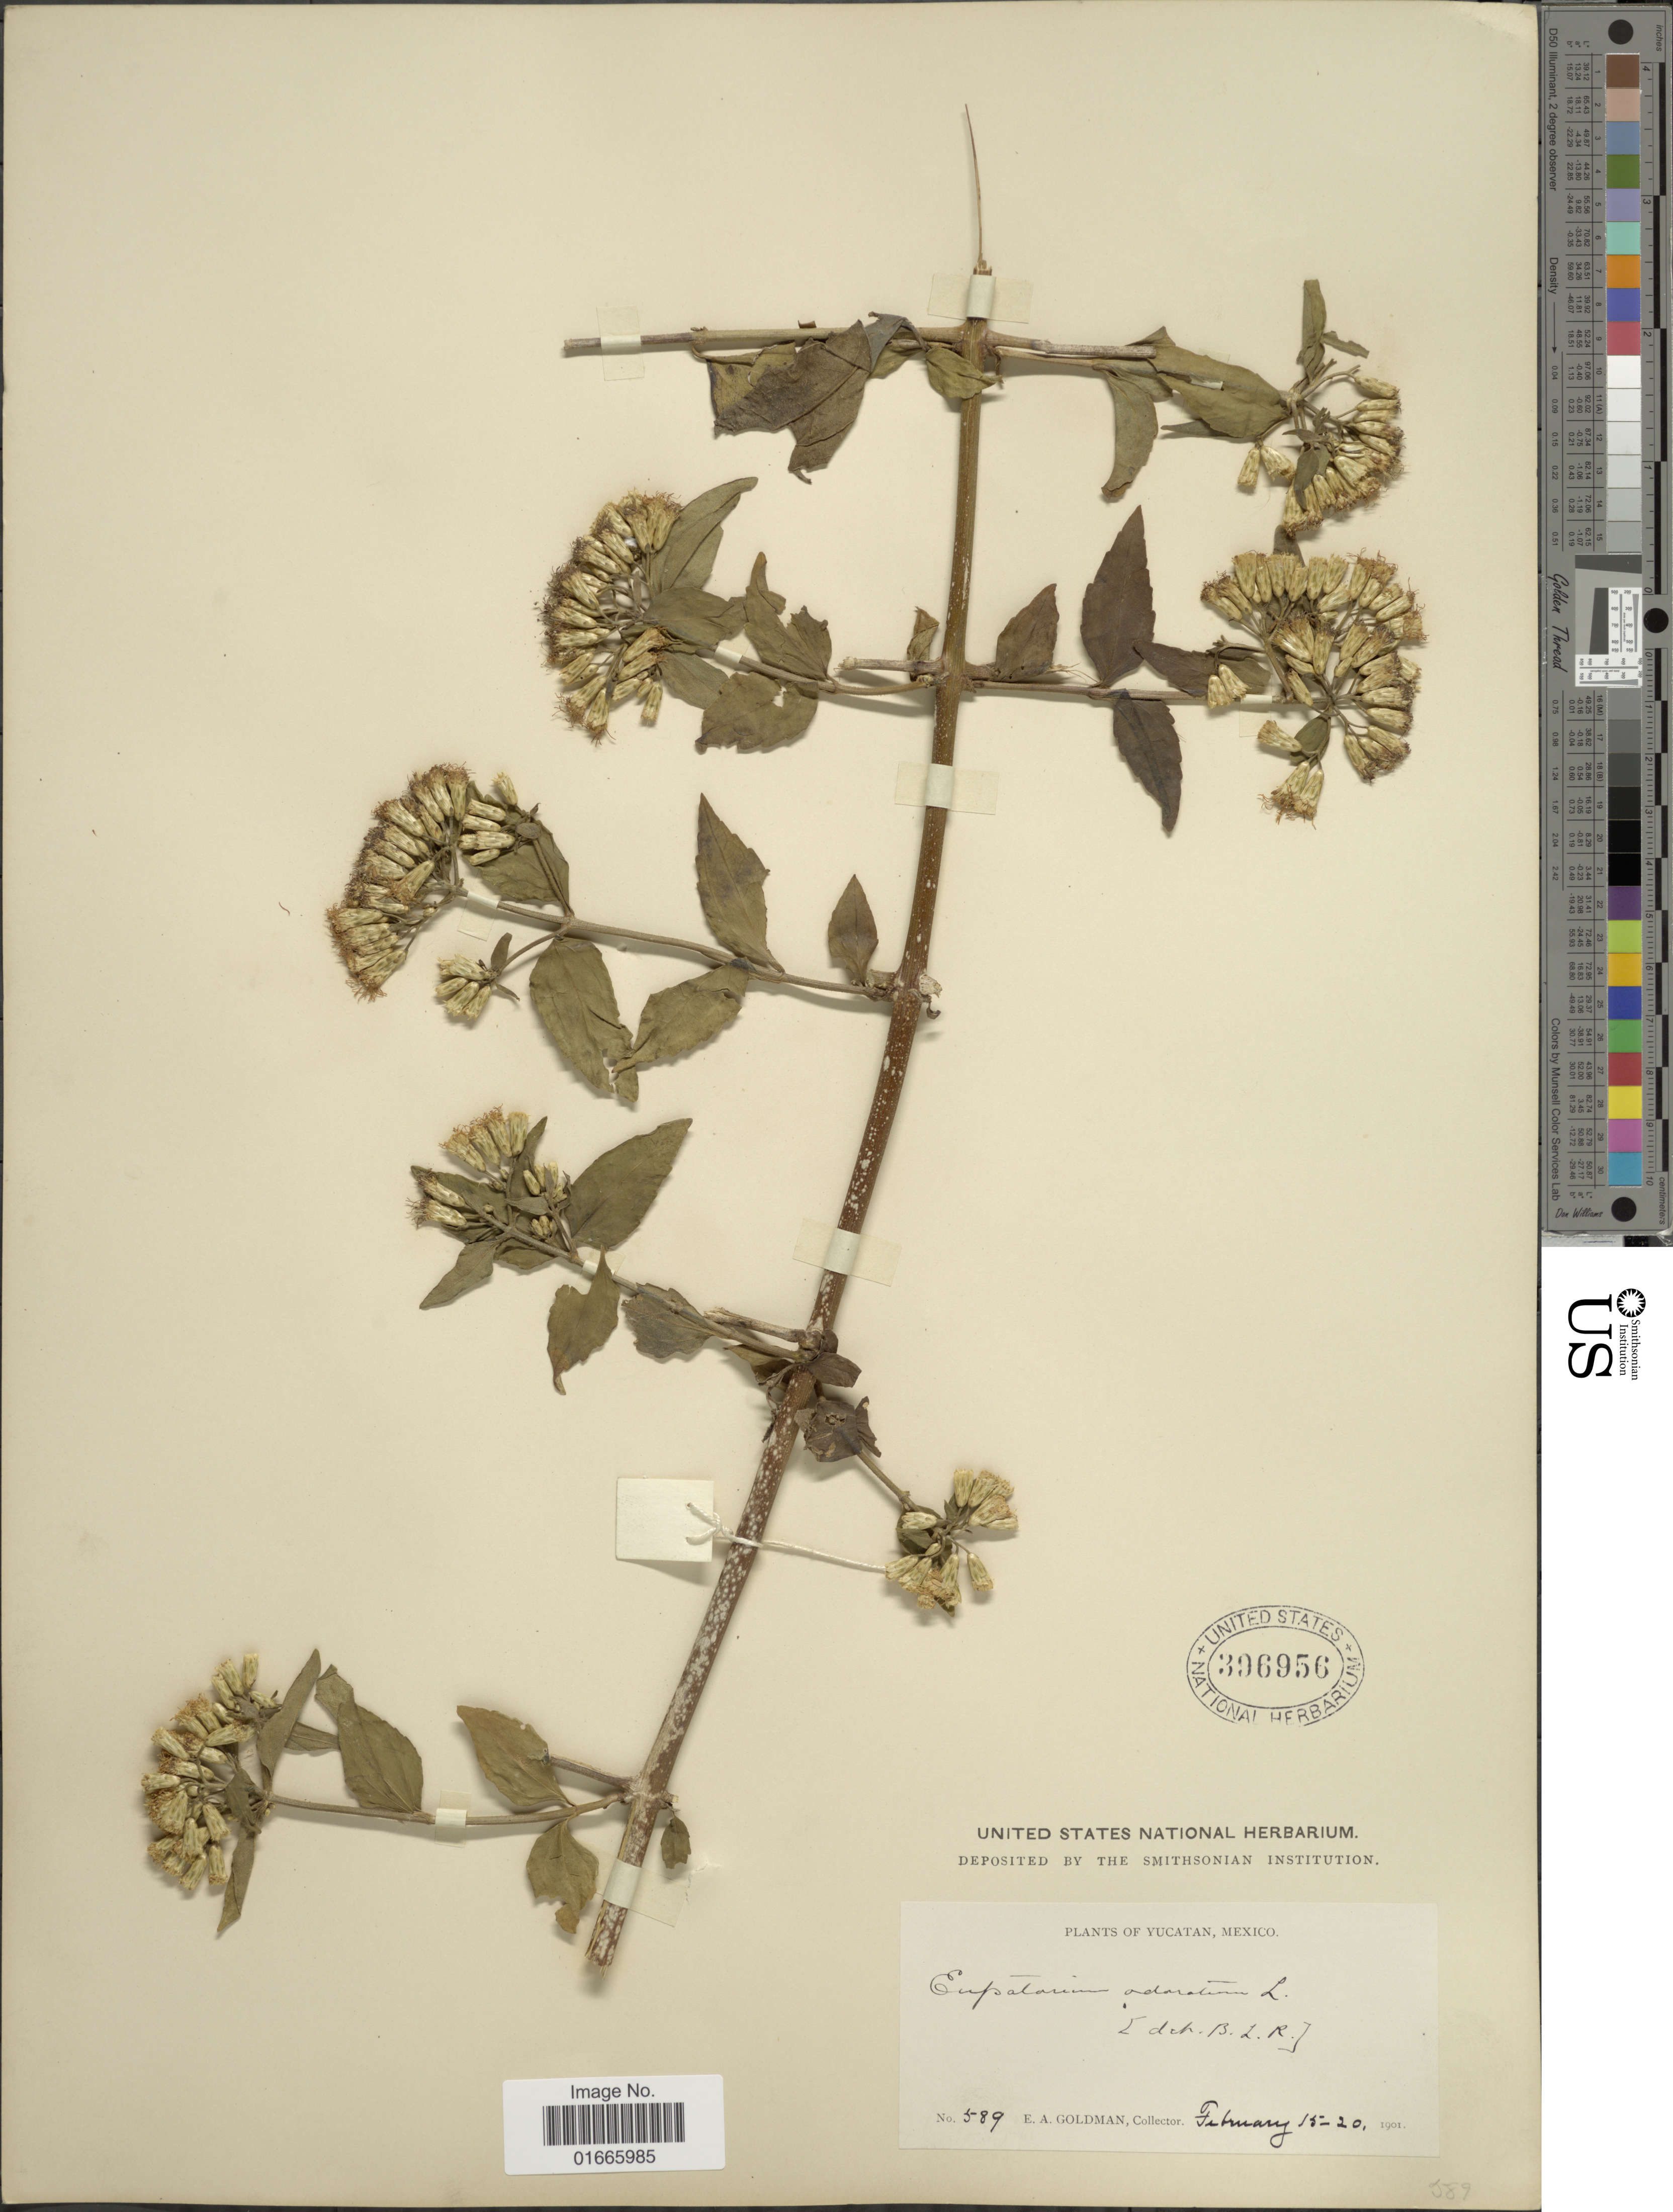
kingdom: Plantae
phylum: Tracheophyta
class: Magnoliopsida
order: Asterales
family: Asteraceae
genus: Chromolaena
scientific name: Chromolaena odorata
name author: (L.) R.M. King & H. Rob.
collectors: E. A. Goldman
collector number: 589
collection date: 1901-02-15/1901-02-20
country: Mexico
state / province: Yucatán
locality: Yucatan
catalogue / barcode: US 396956